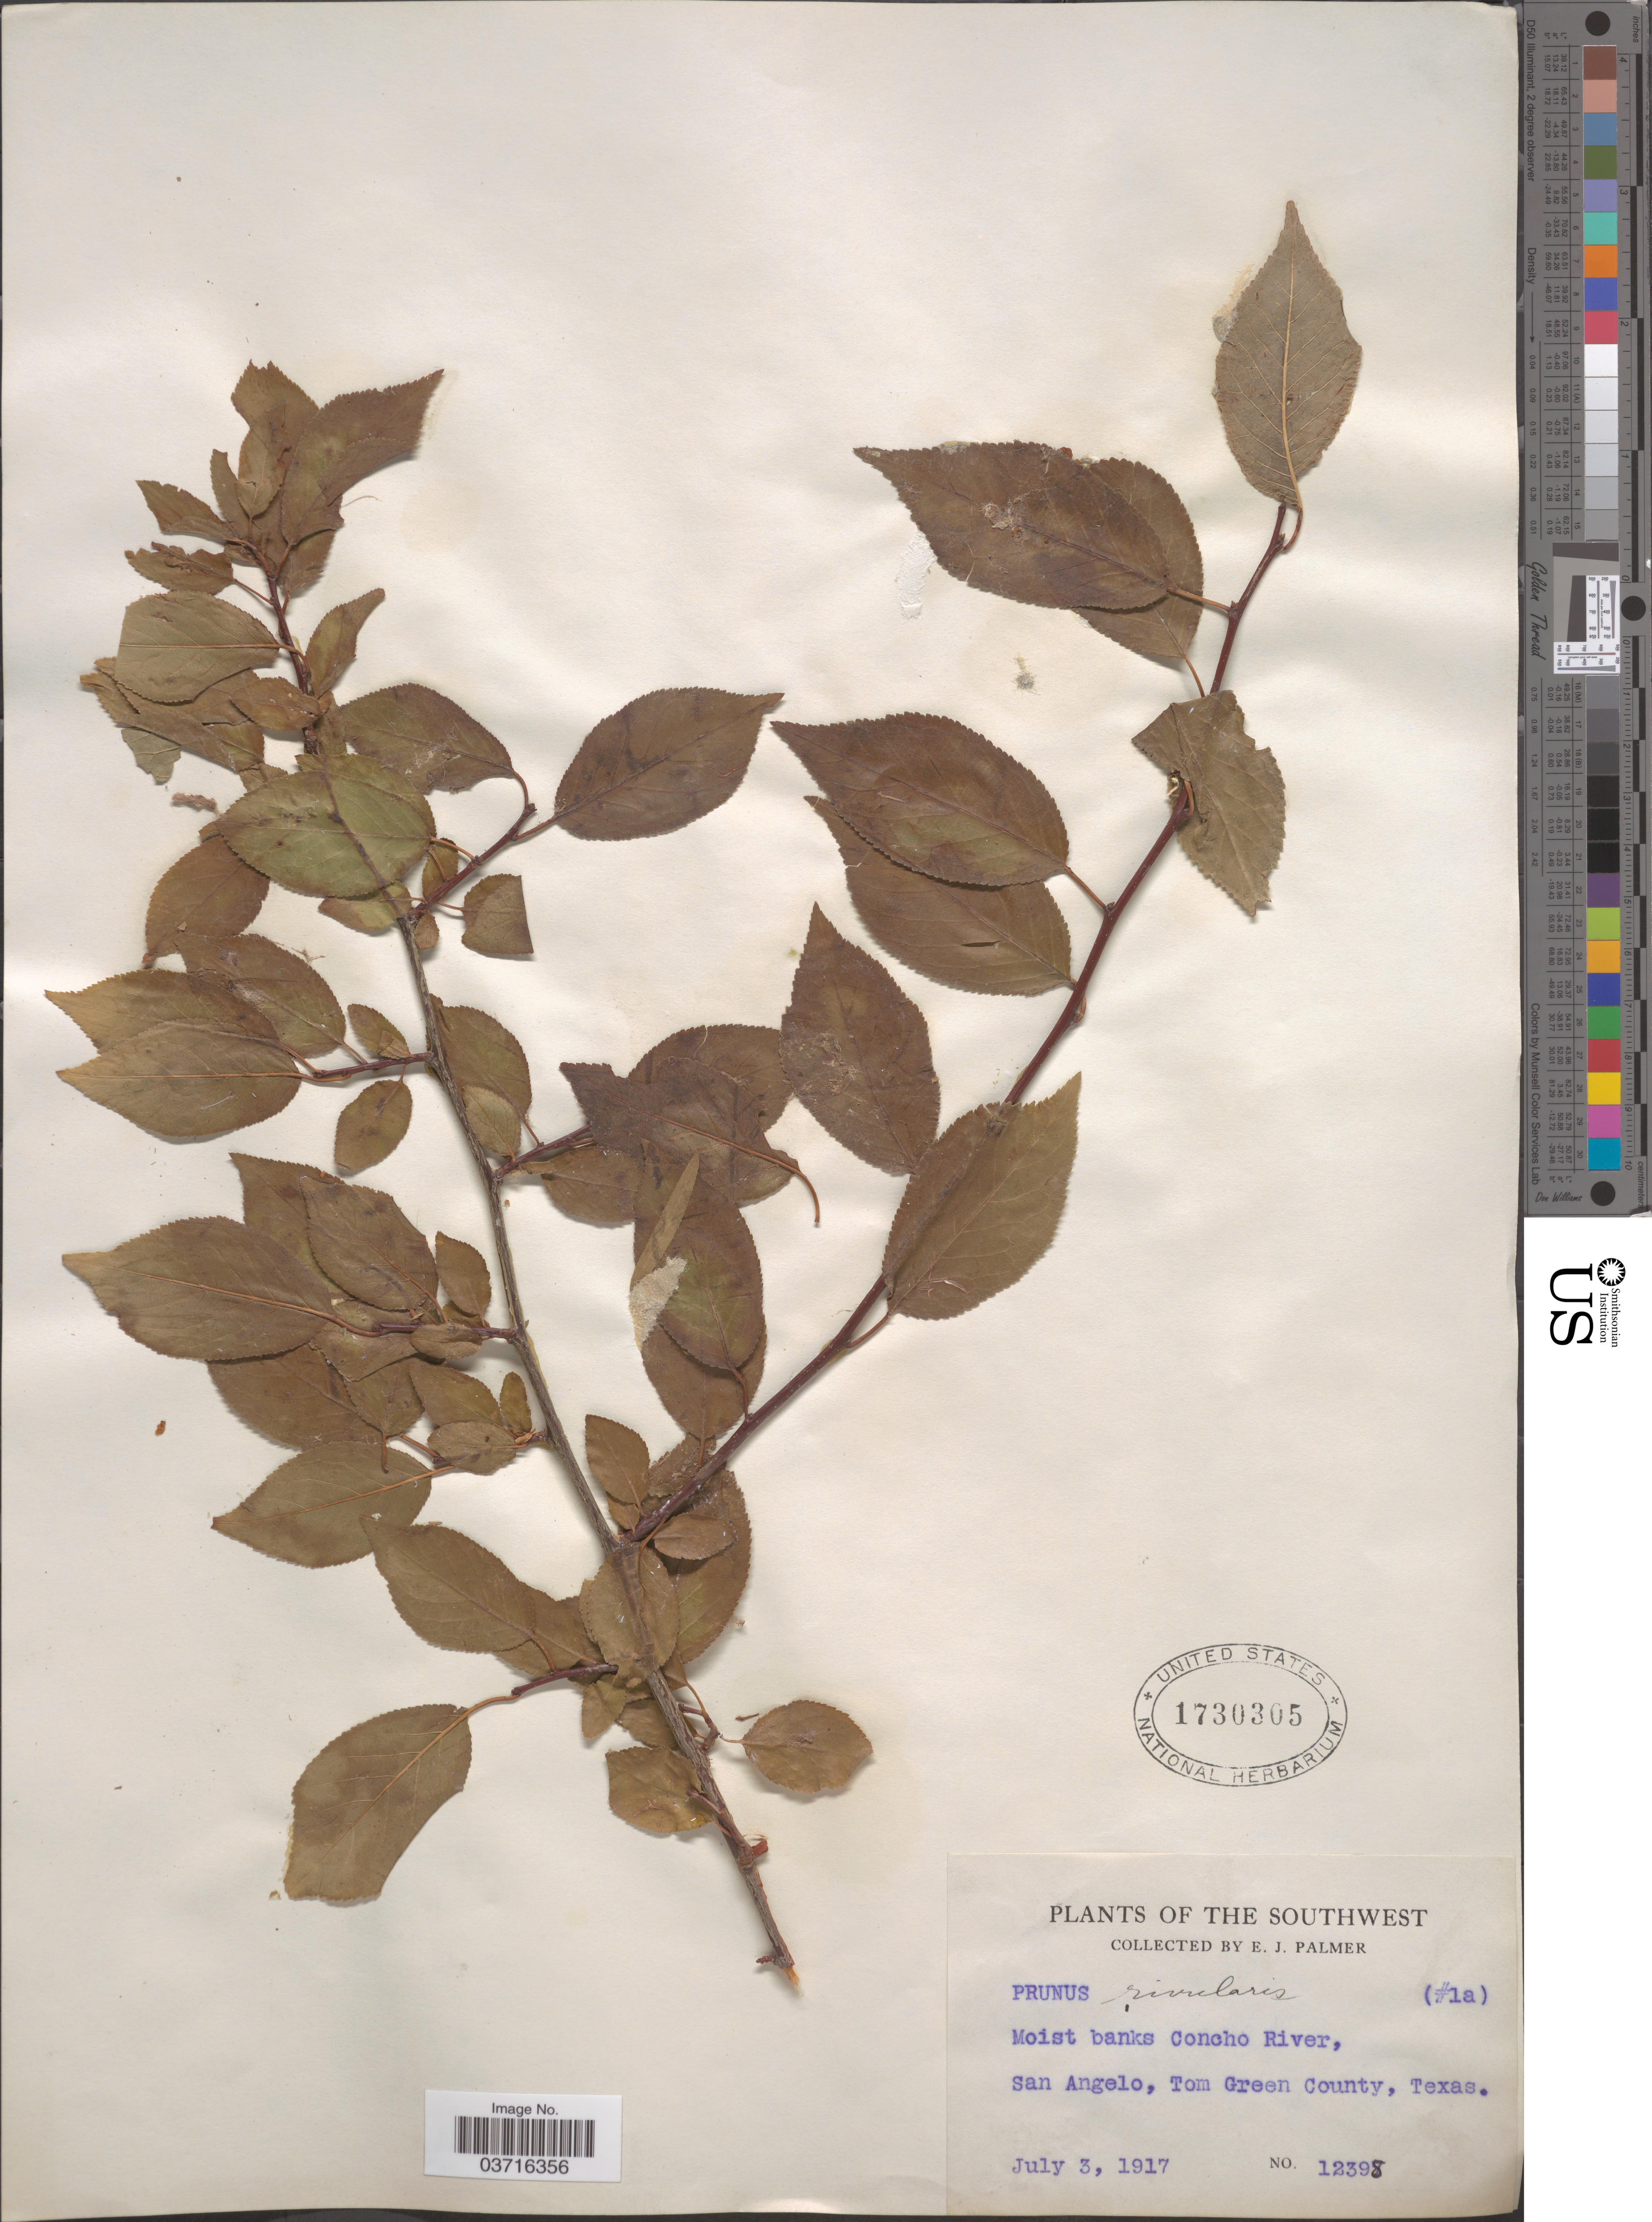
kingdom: Plantae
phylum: Tracheophyta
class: Magnoliopsida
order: Rosales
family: Rosaceae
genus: Prunus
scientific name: Prunus rivularis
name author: Scheele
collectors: E. J. Palmer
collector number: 12398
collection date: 1917-07-03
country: United States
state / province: Texas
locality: The Southwest. Concho River, San Angelo, Tom Green County.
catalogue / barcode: US 1730305